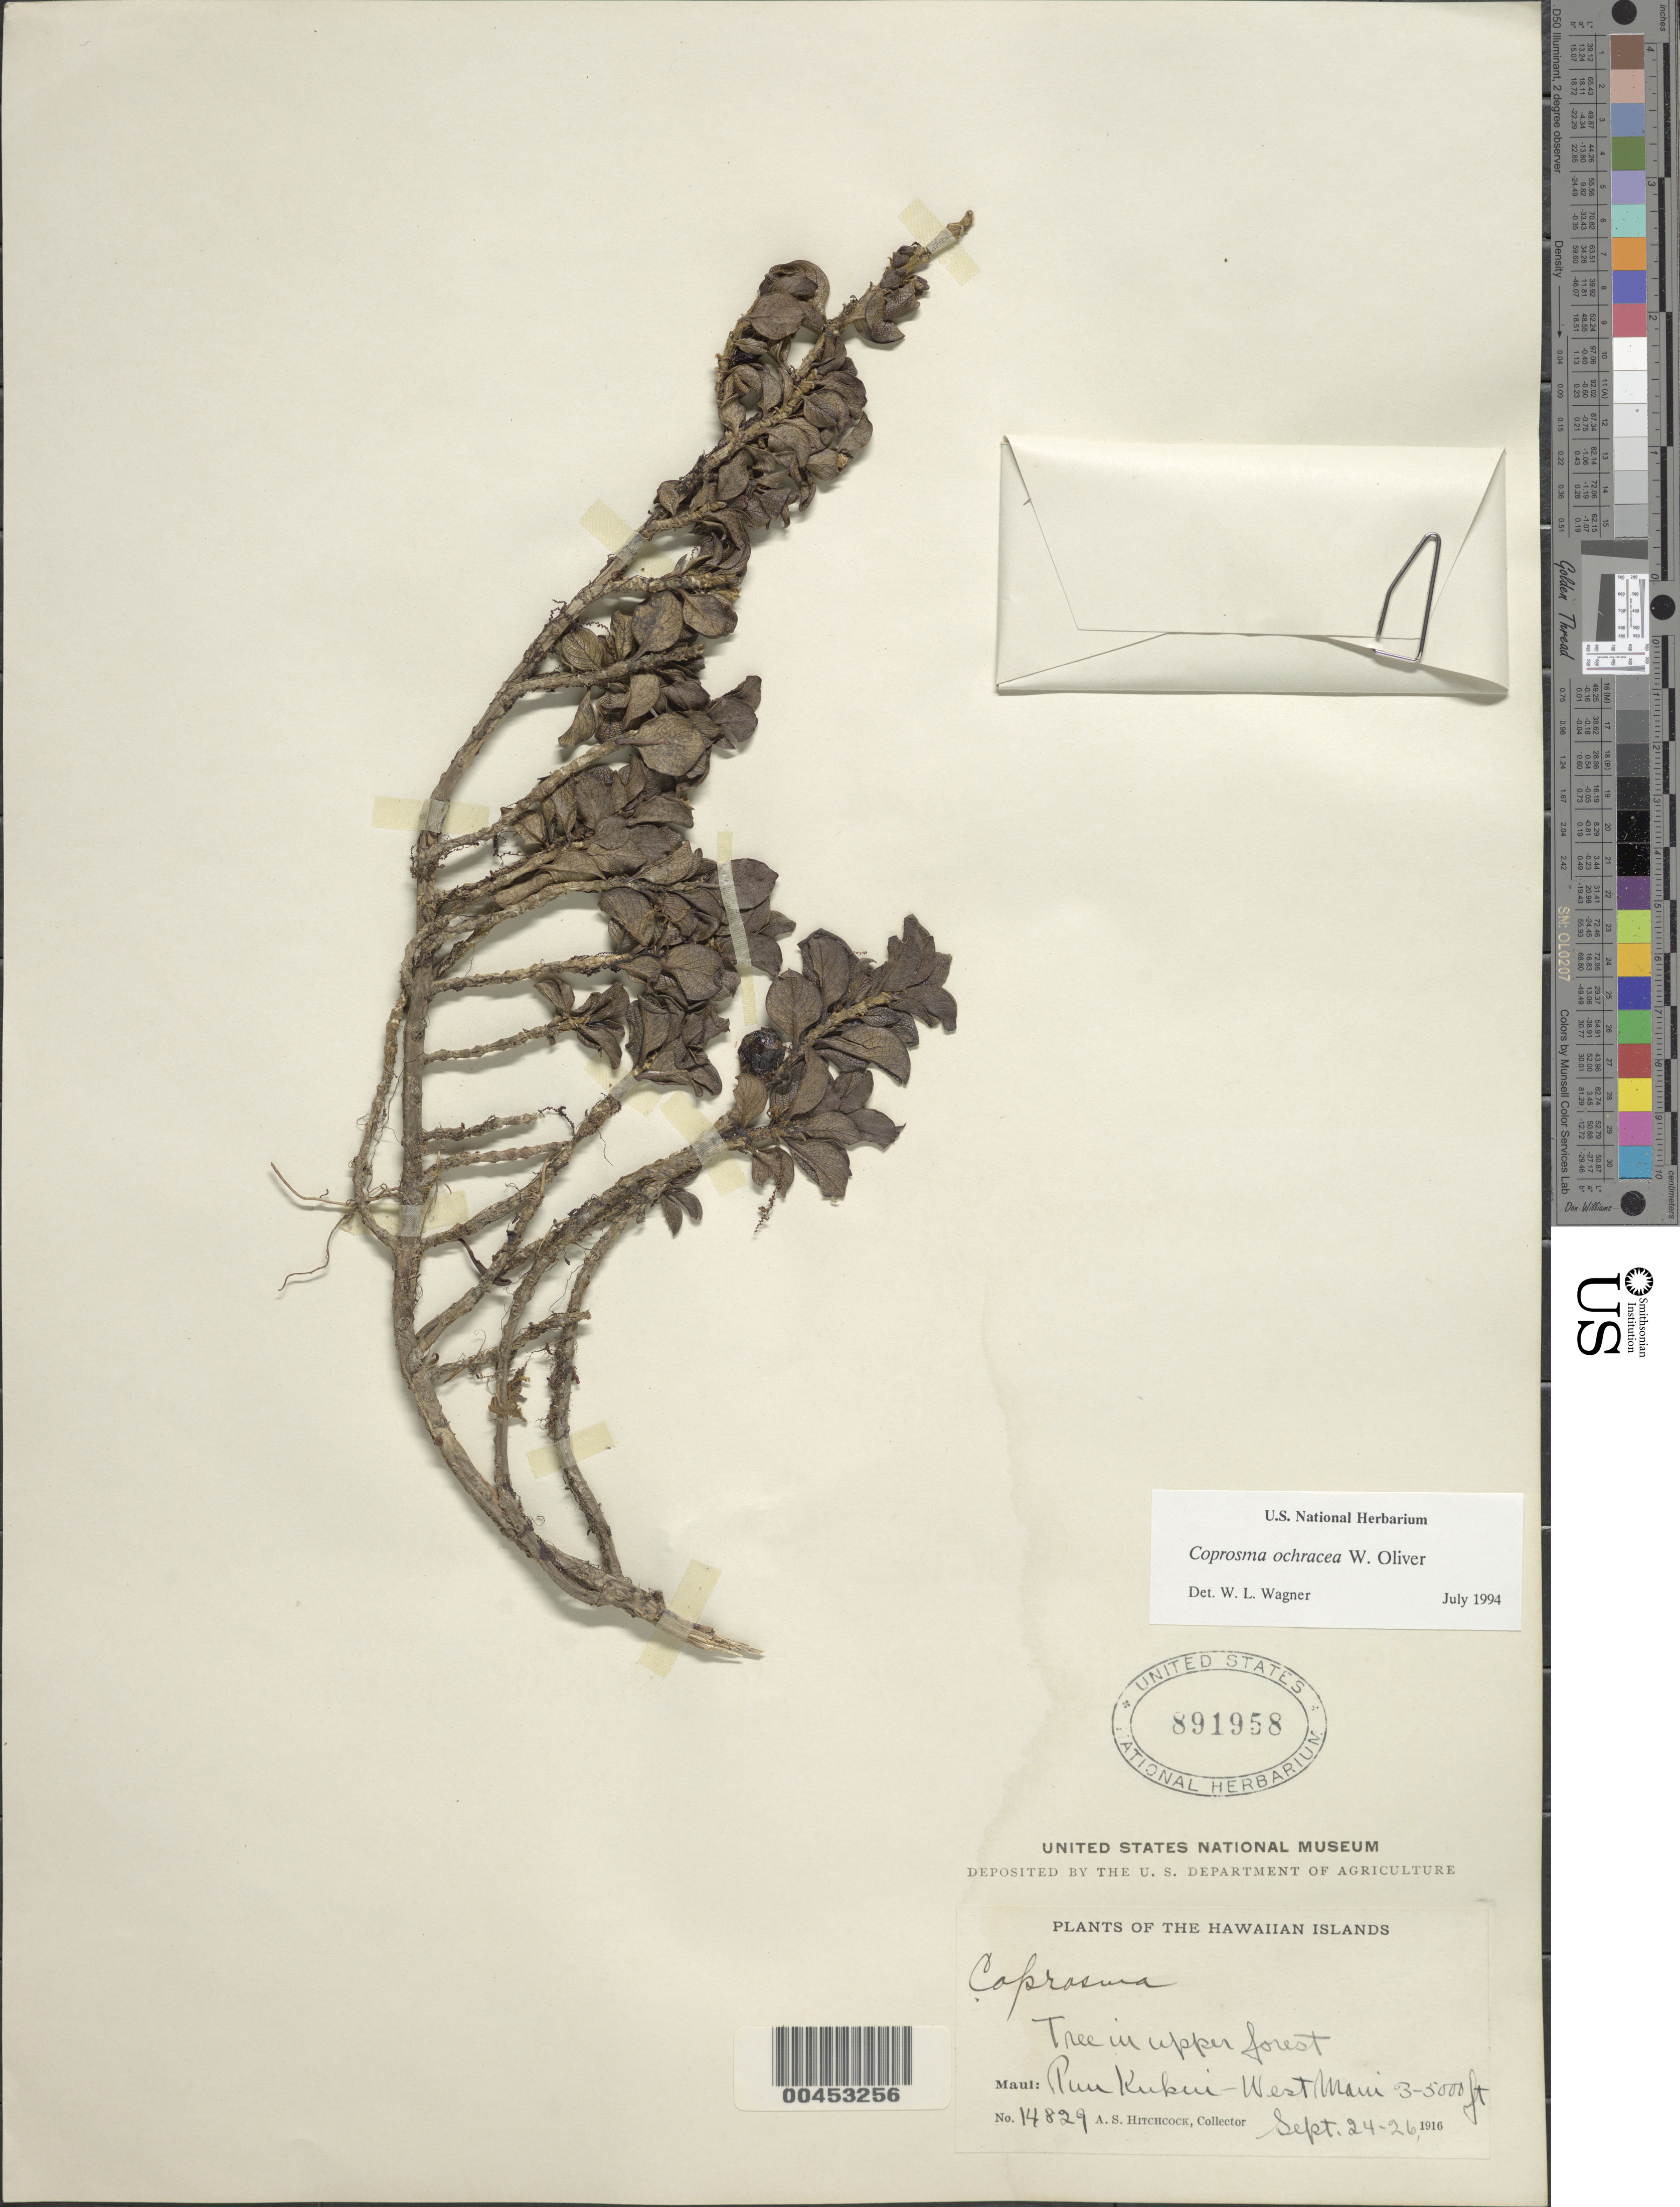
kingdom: Plantae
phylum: Tracheophyta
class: Magnoliopsida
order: Gentianales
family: Rubiaceae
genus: Coprosma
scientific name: Coprosma ochracea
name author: W.R.B. Oliv.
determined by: Wagner, W. L., (BOT), Smithsonian Institution - National Museum of Natural History (UNITED STATES)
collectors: A. S. Hitchcock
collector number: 14829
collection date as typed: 24 Sep 1916 to 26 Sep 1916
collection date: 1916-09-24/1916-09-26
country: United States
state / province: Hawaii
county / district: Maui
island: Maui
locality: Puu Kukui, W Maui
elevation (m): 914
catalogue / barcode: US 891958